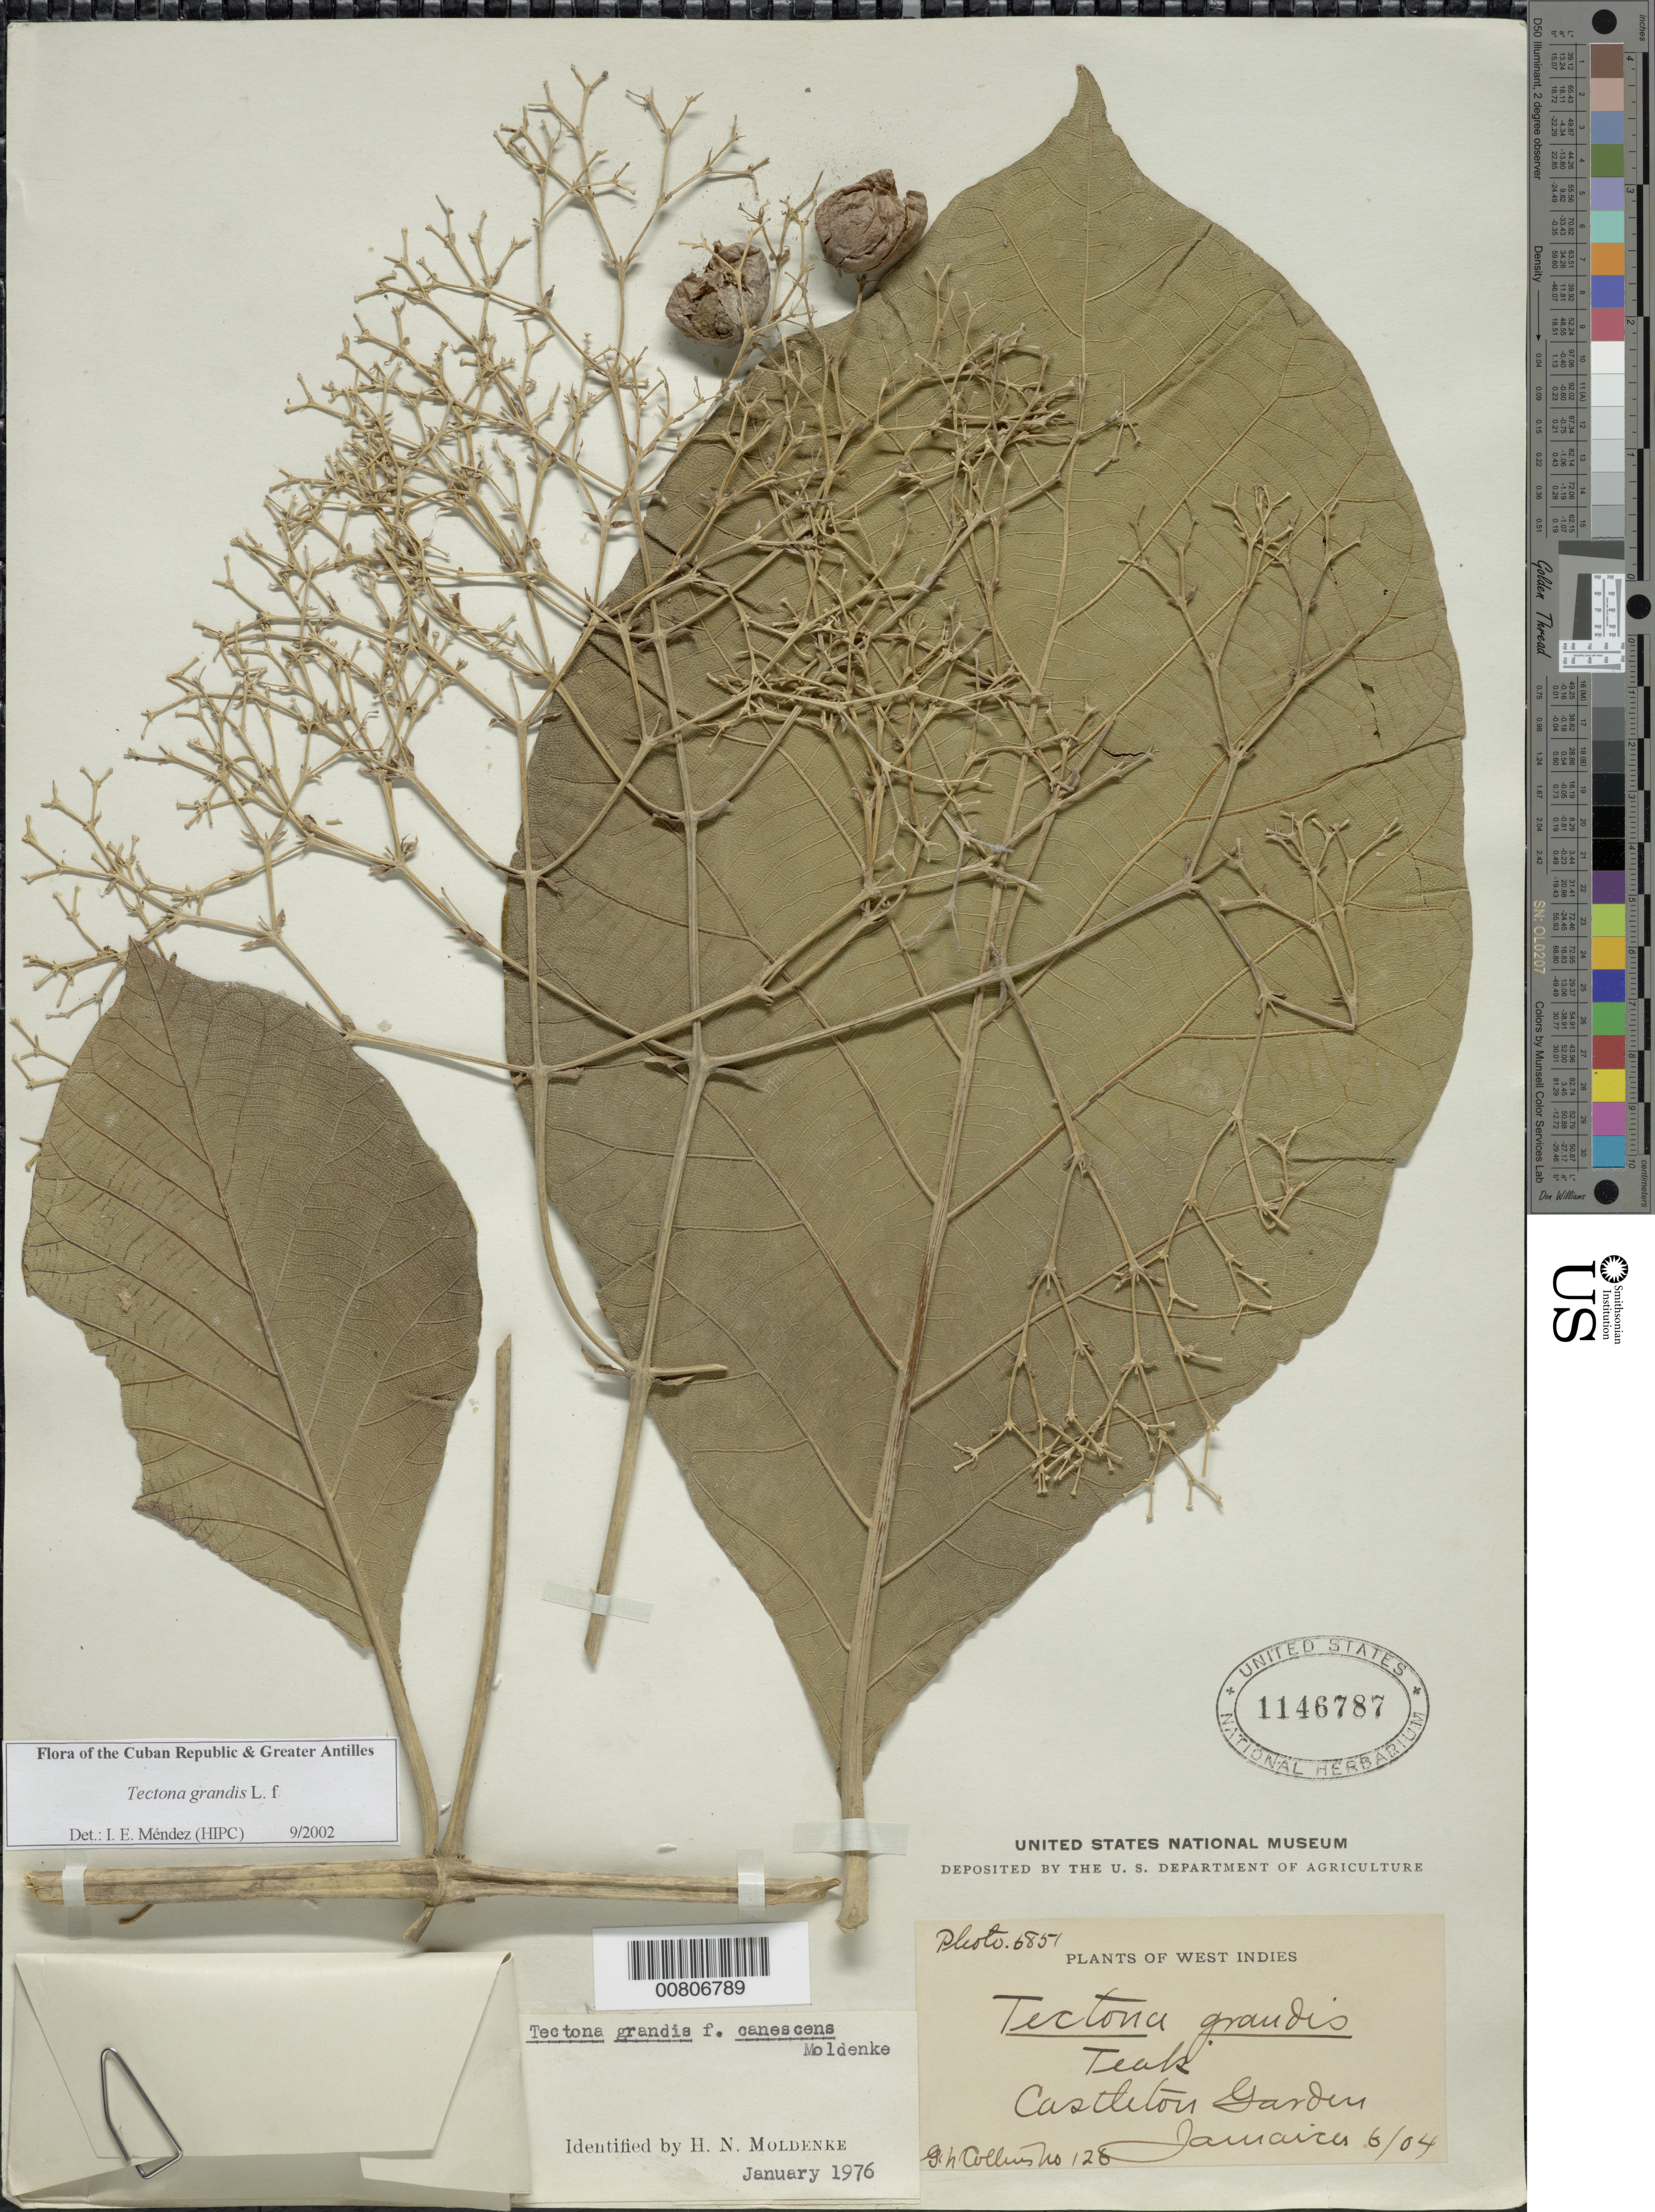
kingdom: Plantae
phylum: Tracheophyta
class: Magnoliopsida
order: Lamiales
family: Lamiaceae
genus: Tectona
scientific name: Tectona grandis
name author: L. f.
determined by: Méndez, Isidro E., (HIPC)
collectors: Mrs. D. J. Collins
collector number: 126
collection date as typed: Jun 1904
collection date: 1904-06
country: Jamaica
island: Jamaica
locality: Castleton Garden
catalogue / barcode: US 1146787